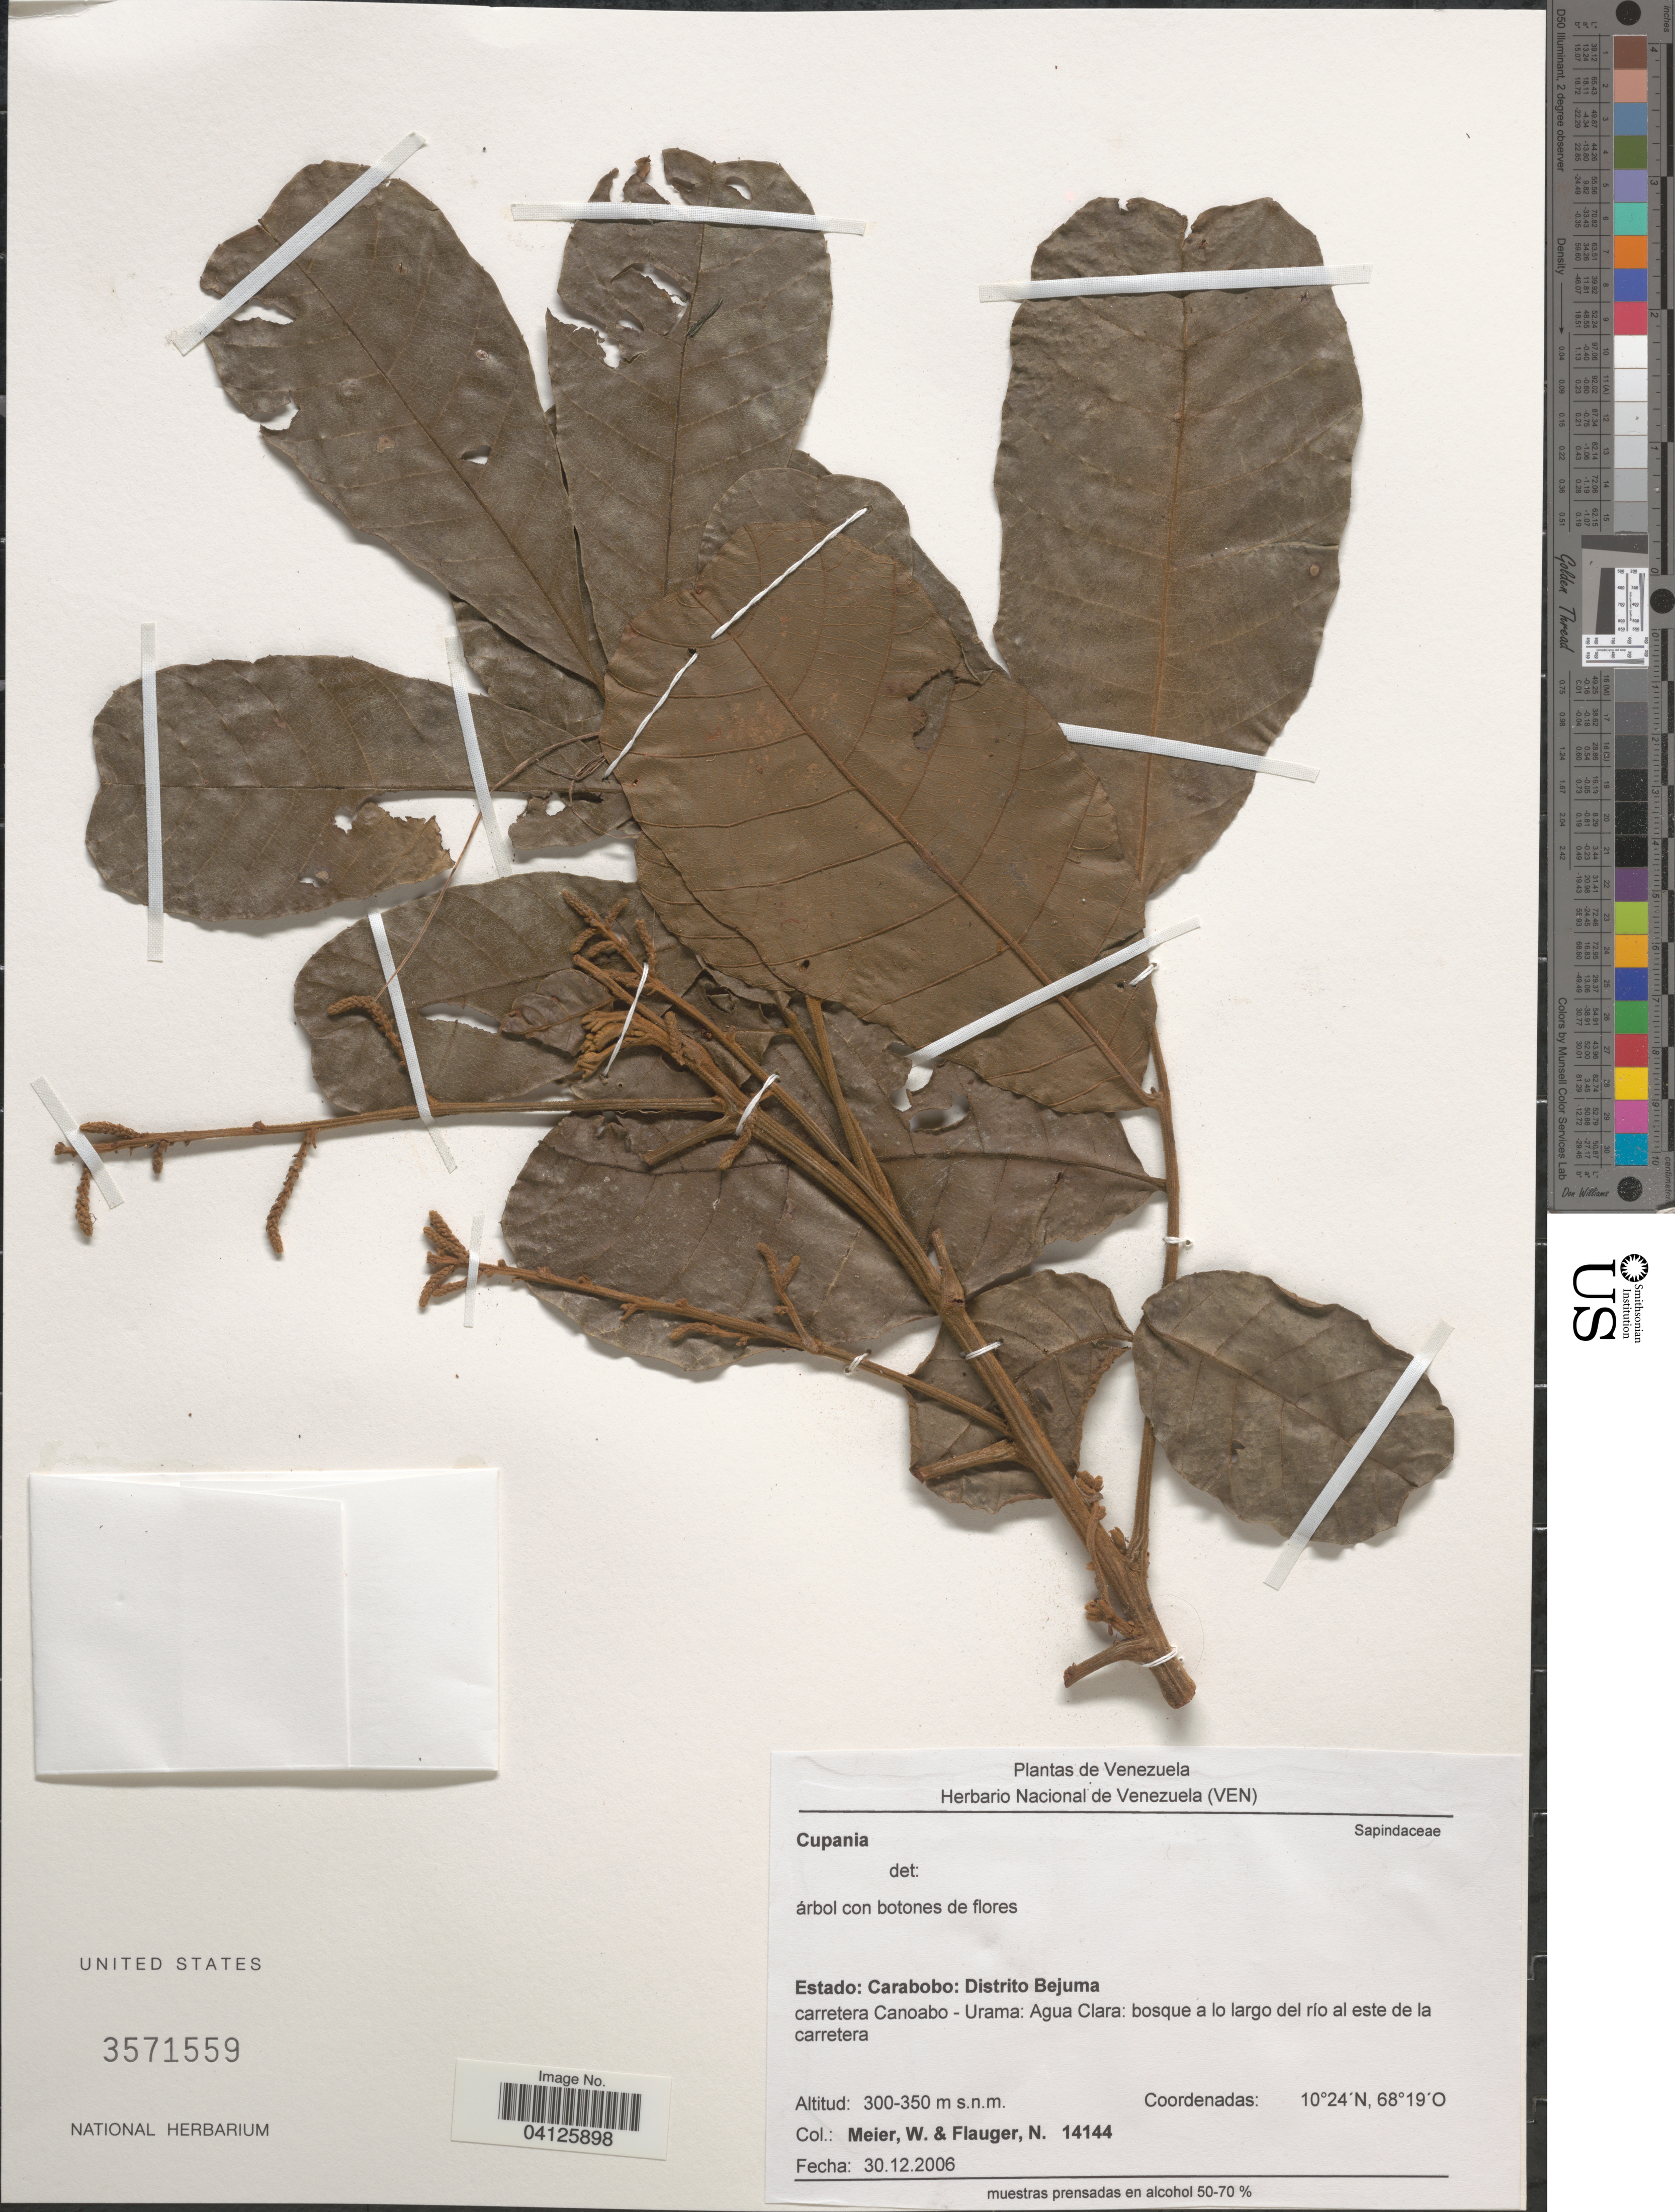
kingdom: Plantae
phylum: Tracheophyta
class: Magnoliopsida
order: Sapindales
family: Sapindaceae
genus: Cupania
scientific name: Cupania latifolia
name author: Kunth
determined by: Acevedo-Rodriguez, P., (US), Smithsonian Institution - National Museum of Natural History (UNITED STATES)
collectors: W. Meier & N. Flauger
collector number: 14144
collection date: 2006-12-30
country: Venezuela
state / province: Carabobo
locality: Distrito Bejuma. Carretera Canoabo-Urama: Agua Clara: bosque a lo largo del río al este de la carretera.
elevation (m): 300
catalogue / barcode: US 3571559